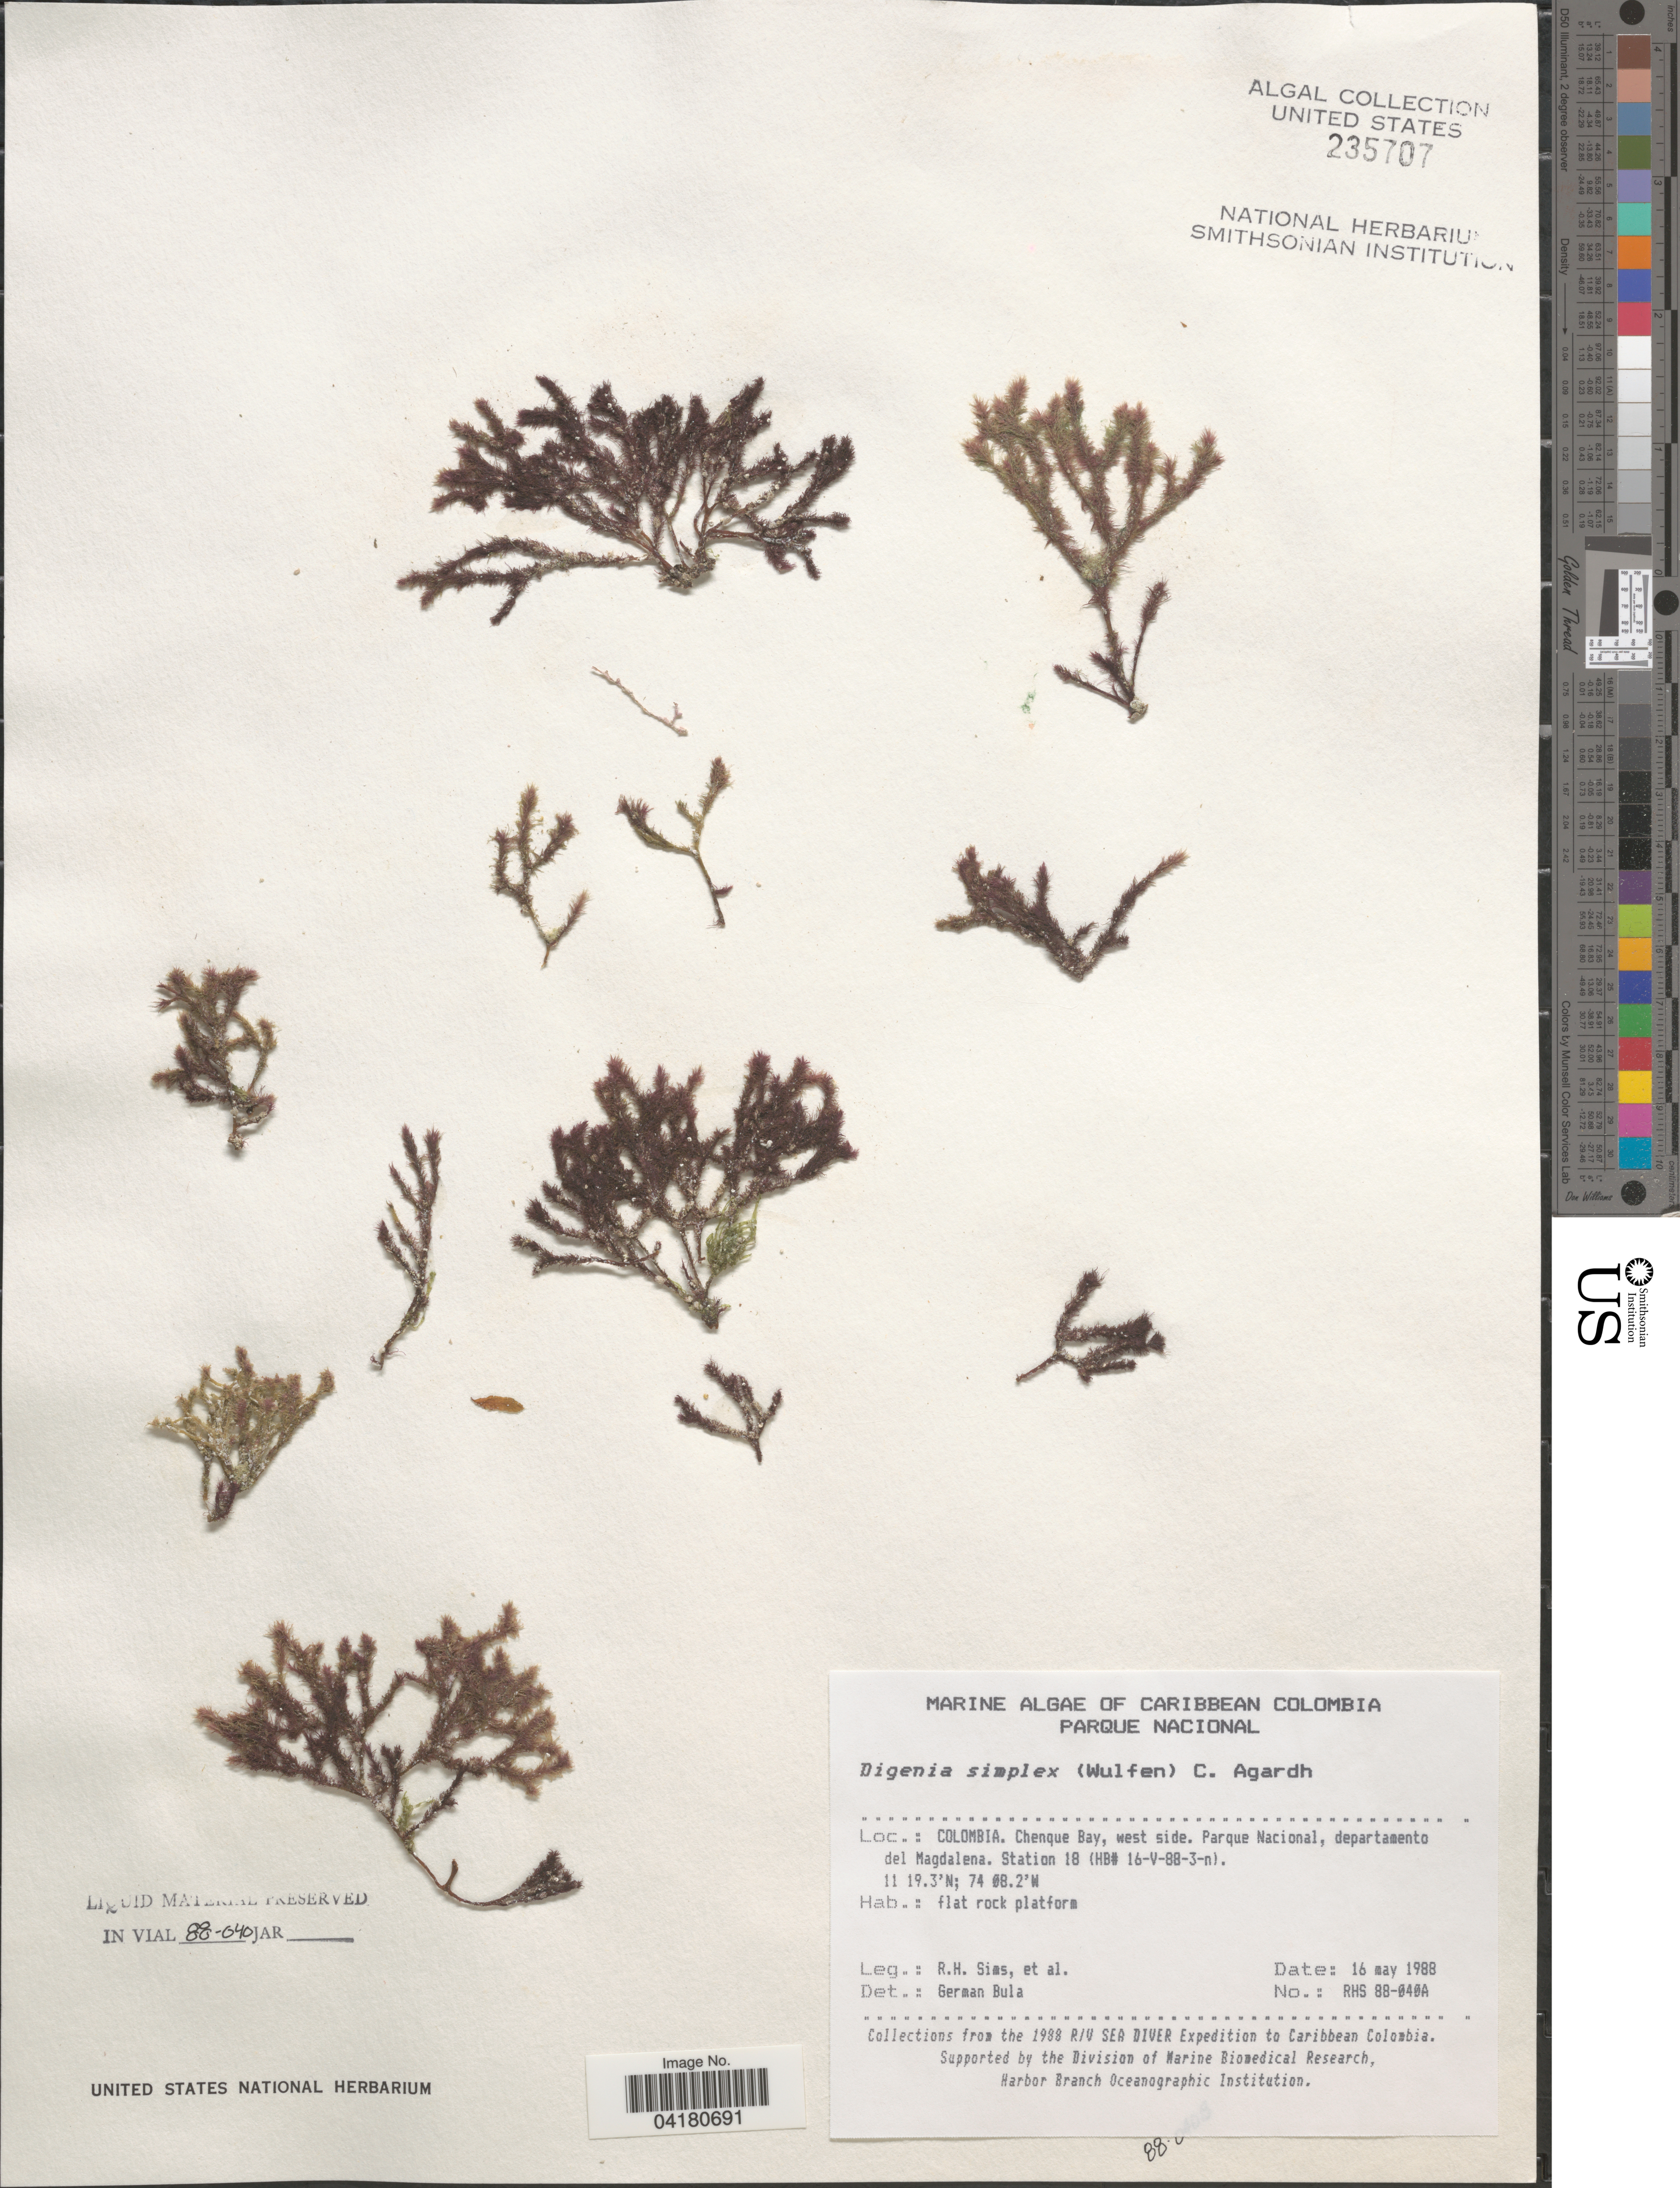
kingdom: Plantae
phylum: Rhodophyta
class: Florideophyceae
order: Ceramiales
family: Rhodomelaceae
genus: Digenea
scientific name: Digenea simplex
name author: (Wulfen) C. Agardh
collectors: R. H. Sims & et al.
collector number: RHS88-040A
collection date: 1988-05-16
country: Colombia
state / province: Magdalena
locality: Caribbean Colombia. Chenque Bay, west side. Parque Nacional, departamento del Magdalena. Station 18 (HB# 16-V-88-3-n). The 1988 R/V Sea Diver Expedition to Caribbean Colombia.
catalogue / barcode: US 235707